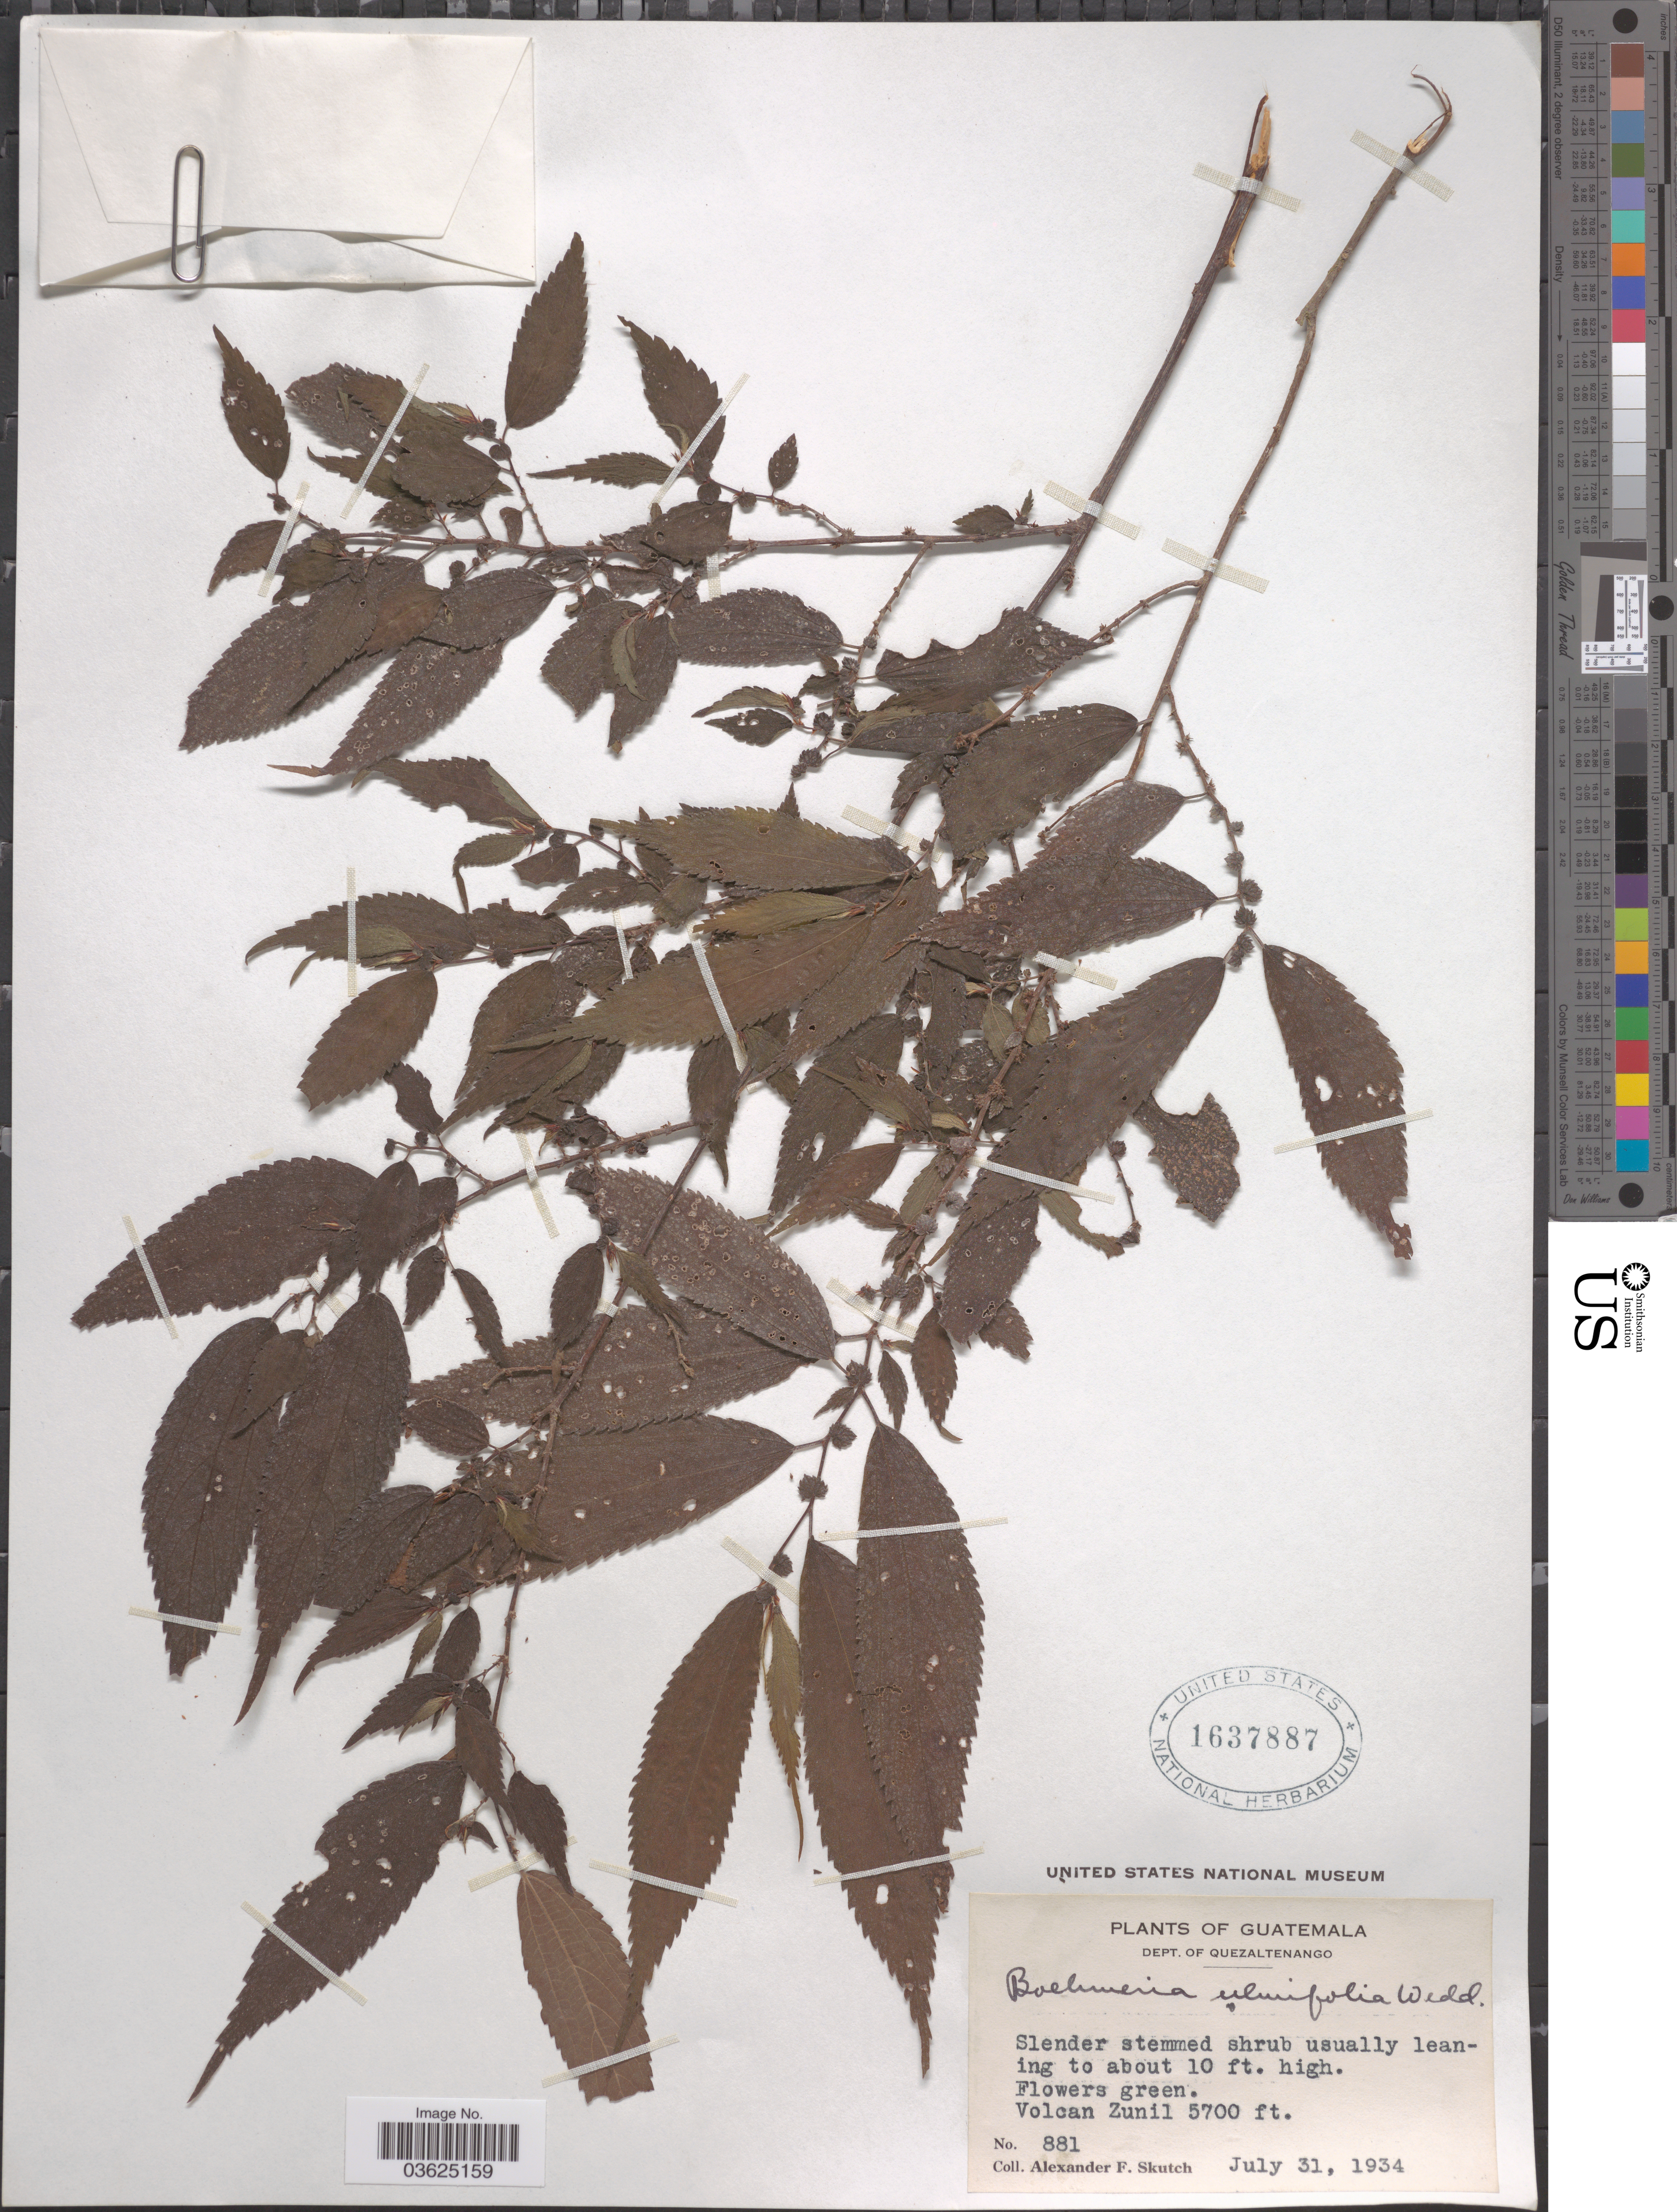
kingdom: Plantae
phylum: Tracheophyta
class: Magnoliopsida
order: Rosales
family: Urticaceae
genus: Boehmeria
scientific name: Boehmeria ulmifolia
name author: Wedd.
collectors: A. F. Skutch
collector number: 881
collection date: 1934-07-31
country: Guatemala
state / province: Quetzaltenango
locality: Dept. of Quezaltenango. Volcan Zunil.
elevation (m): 1737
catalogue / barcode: US 1637887